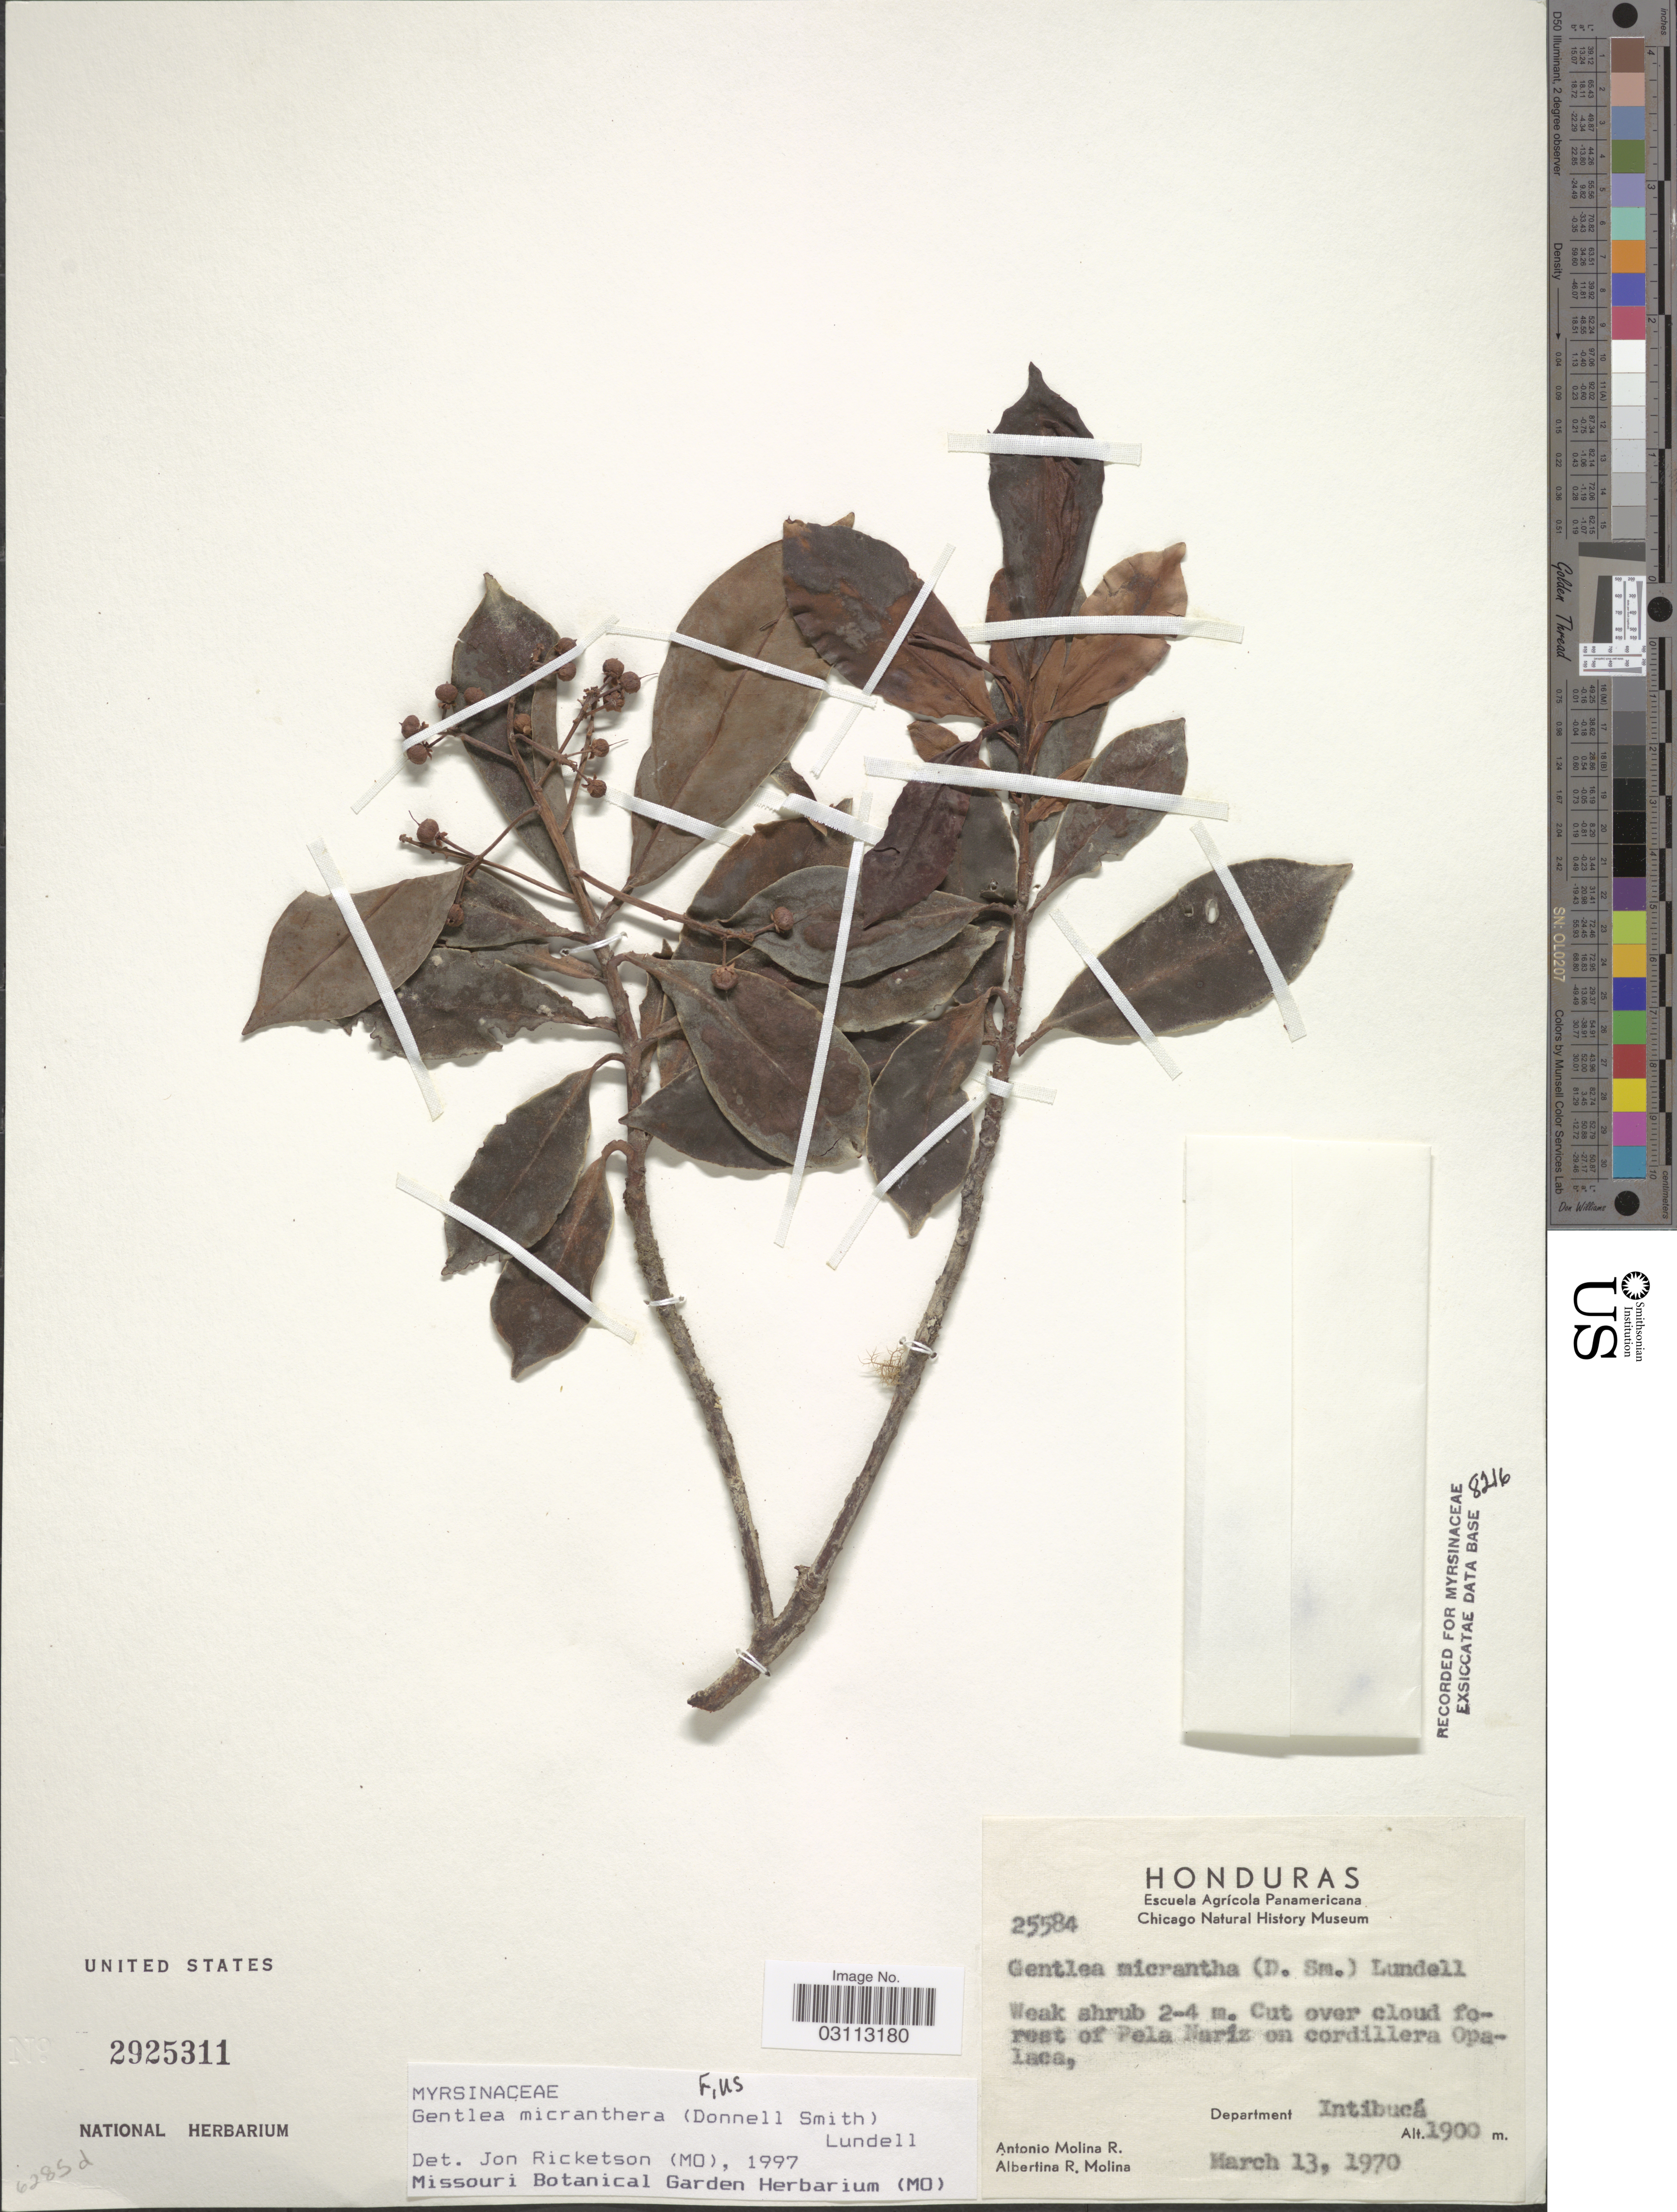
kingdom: Plantae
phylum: Tracheophyta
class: Magnoliopsida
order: Ericales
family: Primulaceae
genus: Gentlea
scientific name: Gentlea micranthera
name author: (Donn. Sm.) Lundell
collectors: A. Molina R. & A. R. Molina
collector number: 25584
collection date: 1970-03-13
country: Honduras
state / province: Intibuca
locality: Cut over cloud forest of Pela Naríz on cordillera Opalaca, Department Intibucá.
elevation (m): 1900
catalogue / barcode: US 2925311